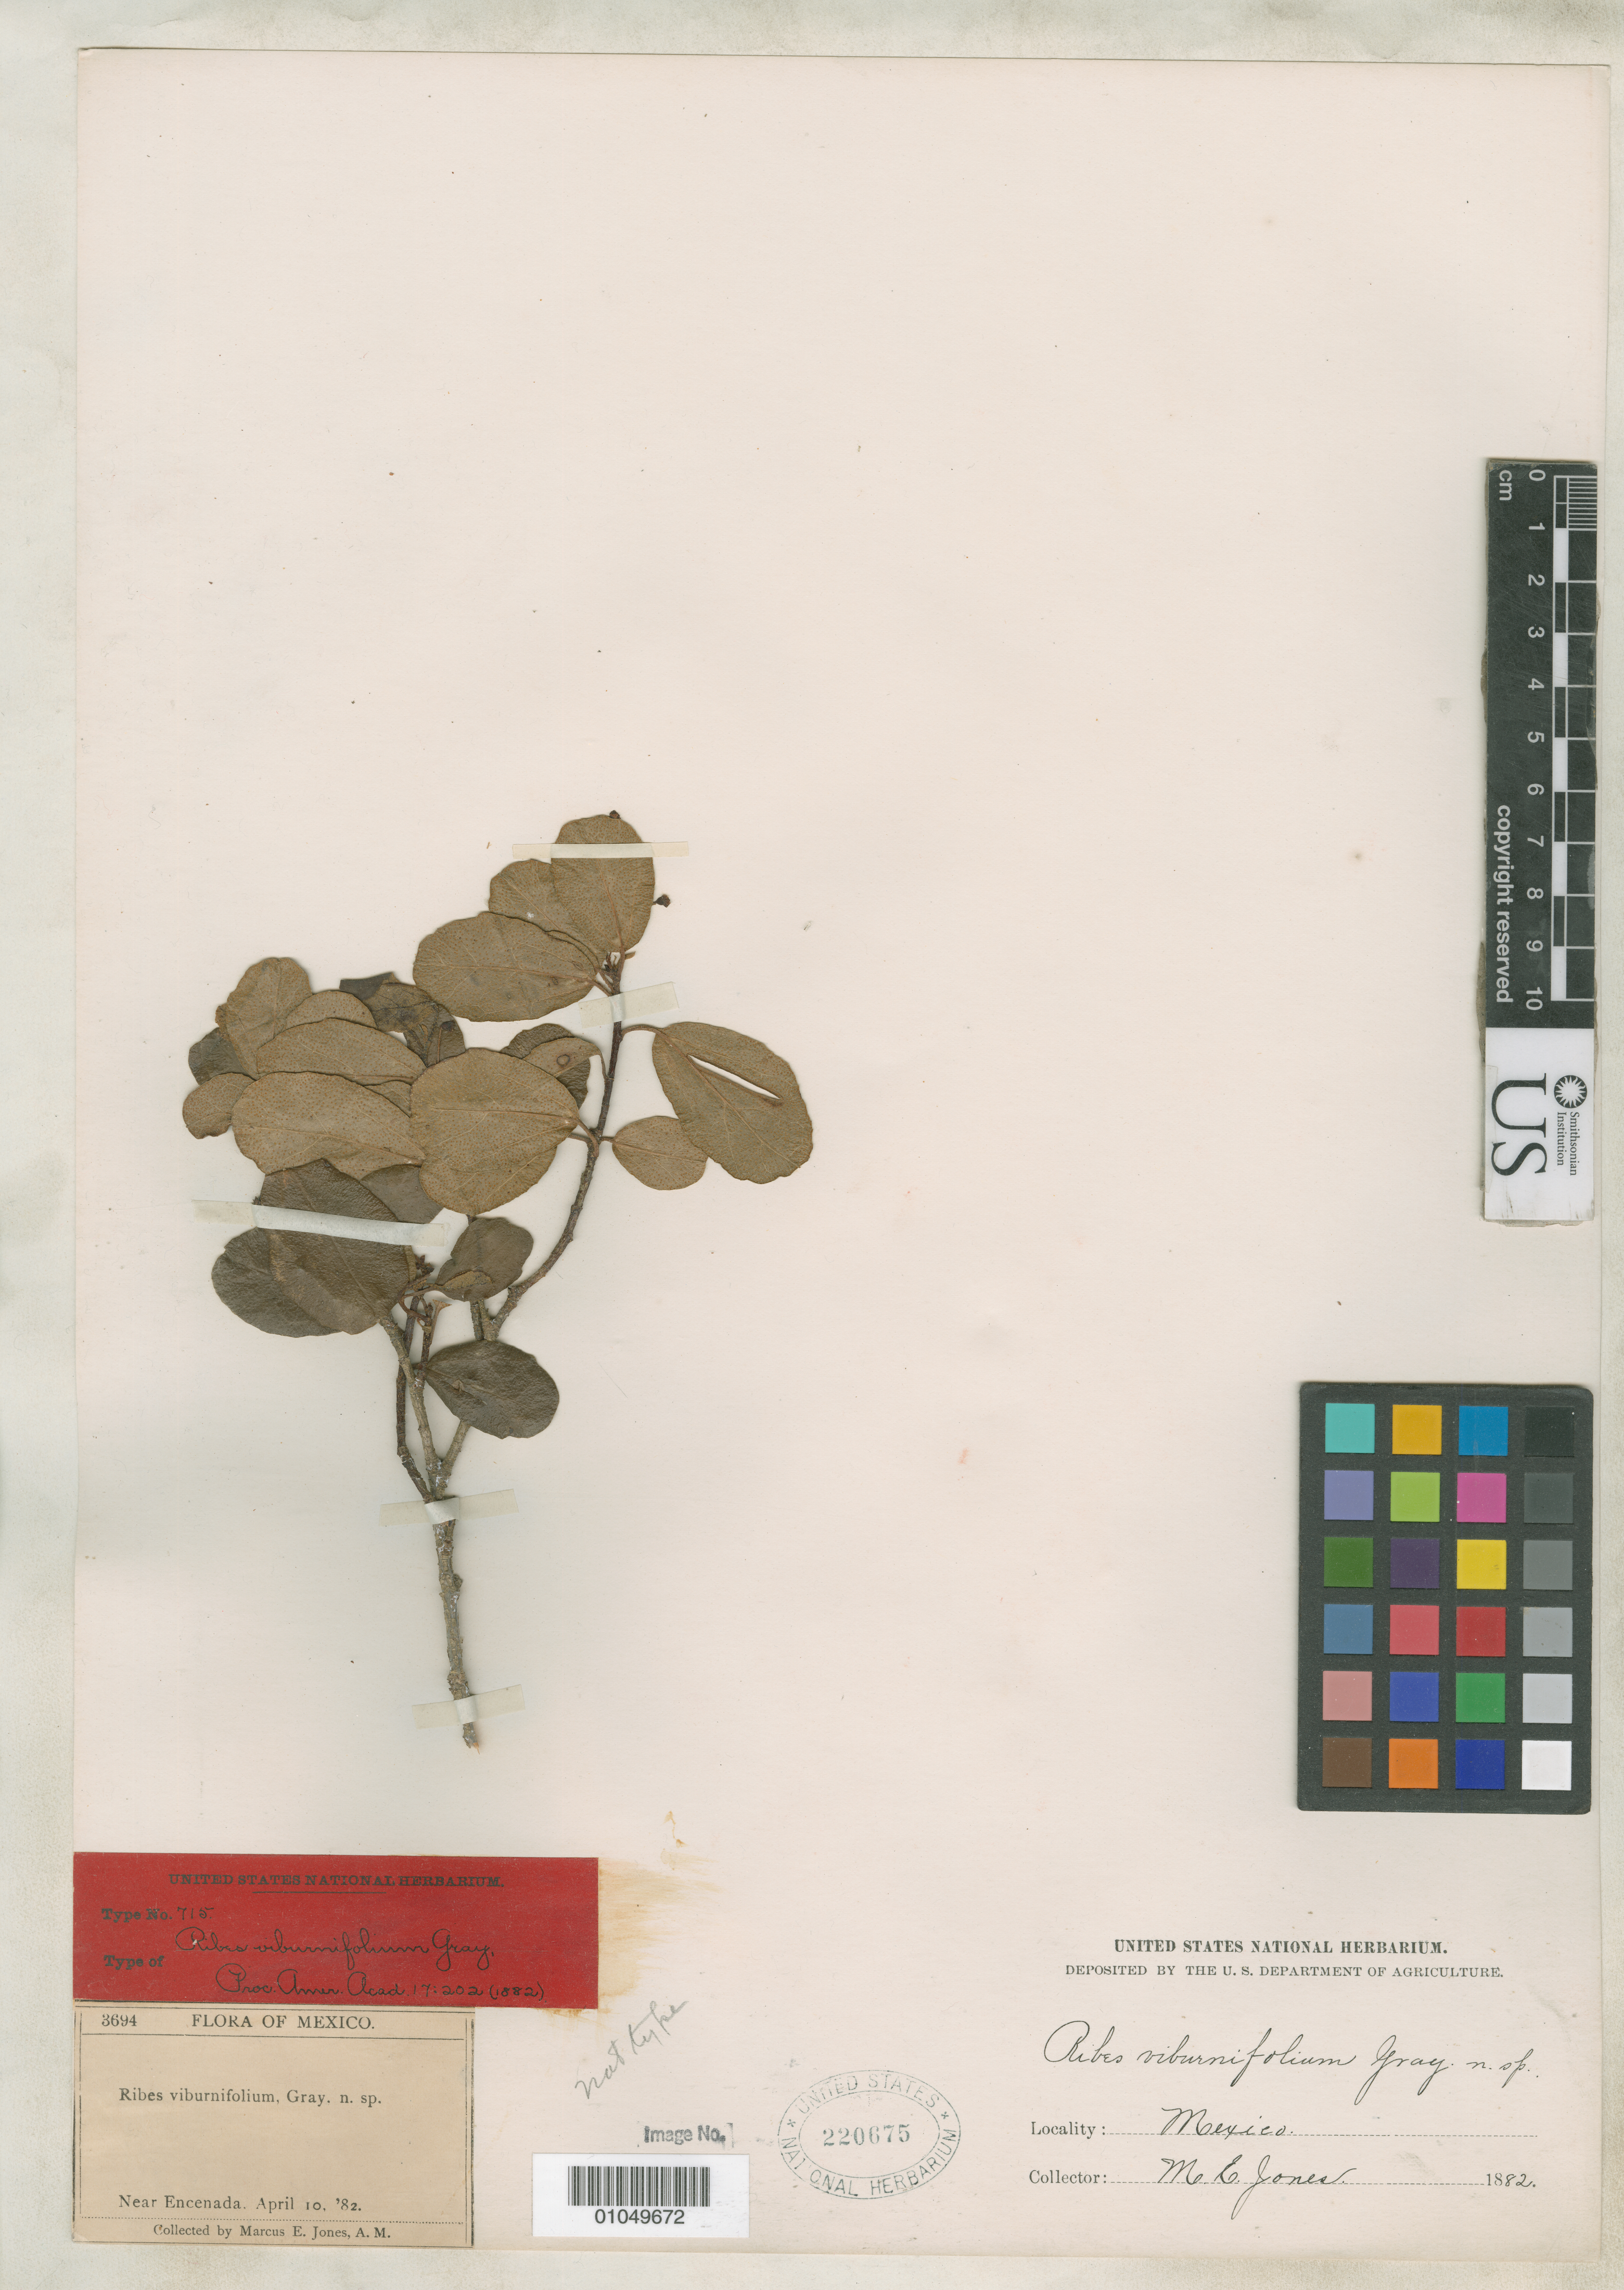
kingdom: Plantae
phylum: Tracheophyta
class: Magnoliopsida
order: Saxifragales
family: Grossulariaceae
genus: Ribes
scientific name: Ribes viburnifolium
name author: A. Gray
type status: Possible Syntype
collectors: M. E. Jones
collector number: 3694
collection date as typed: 10 Apr 1882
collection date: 1882-04-10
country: Mexico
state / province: Baja California Norte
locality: Near Encenada.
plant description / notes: Protologue, "Northern part of Lower California, near All Saints Bay, Parry, Pringle, and Marcus Jones, April, 1882".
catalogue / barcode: US 220675